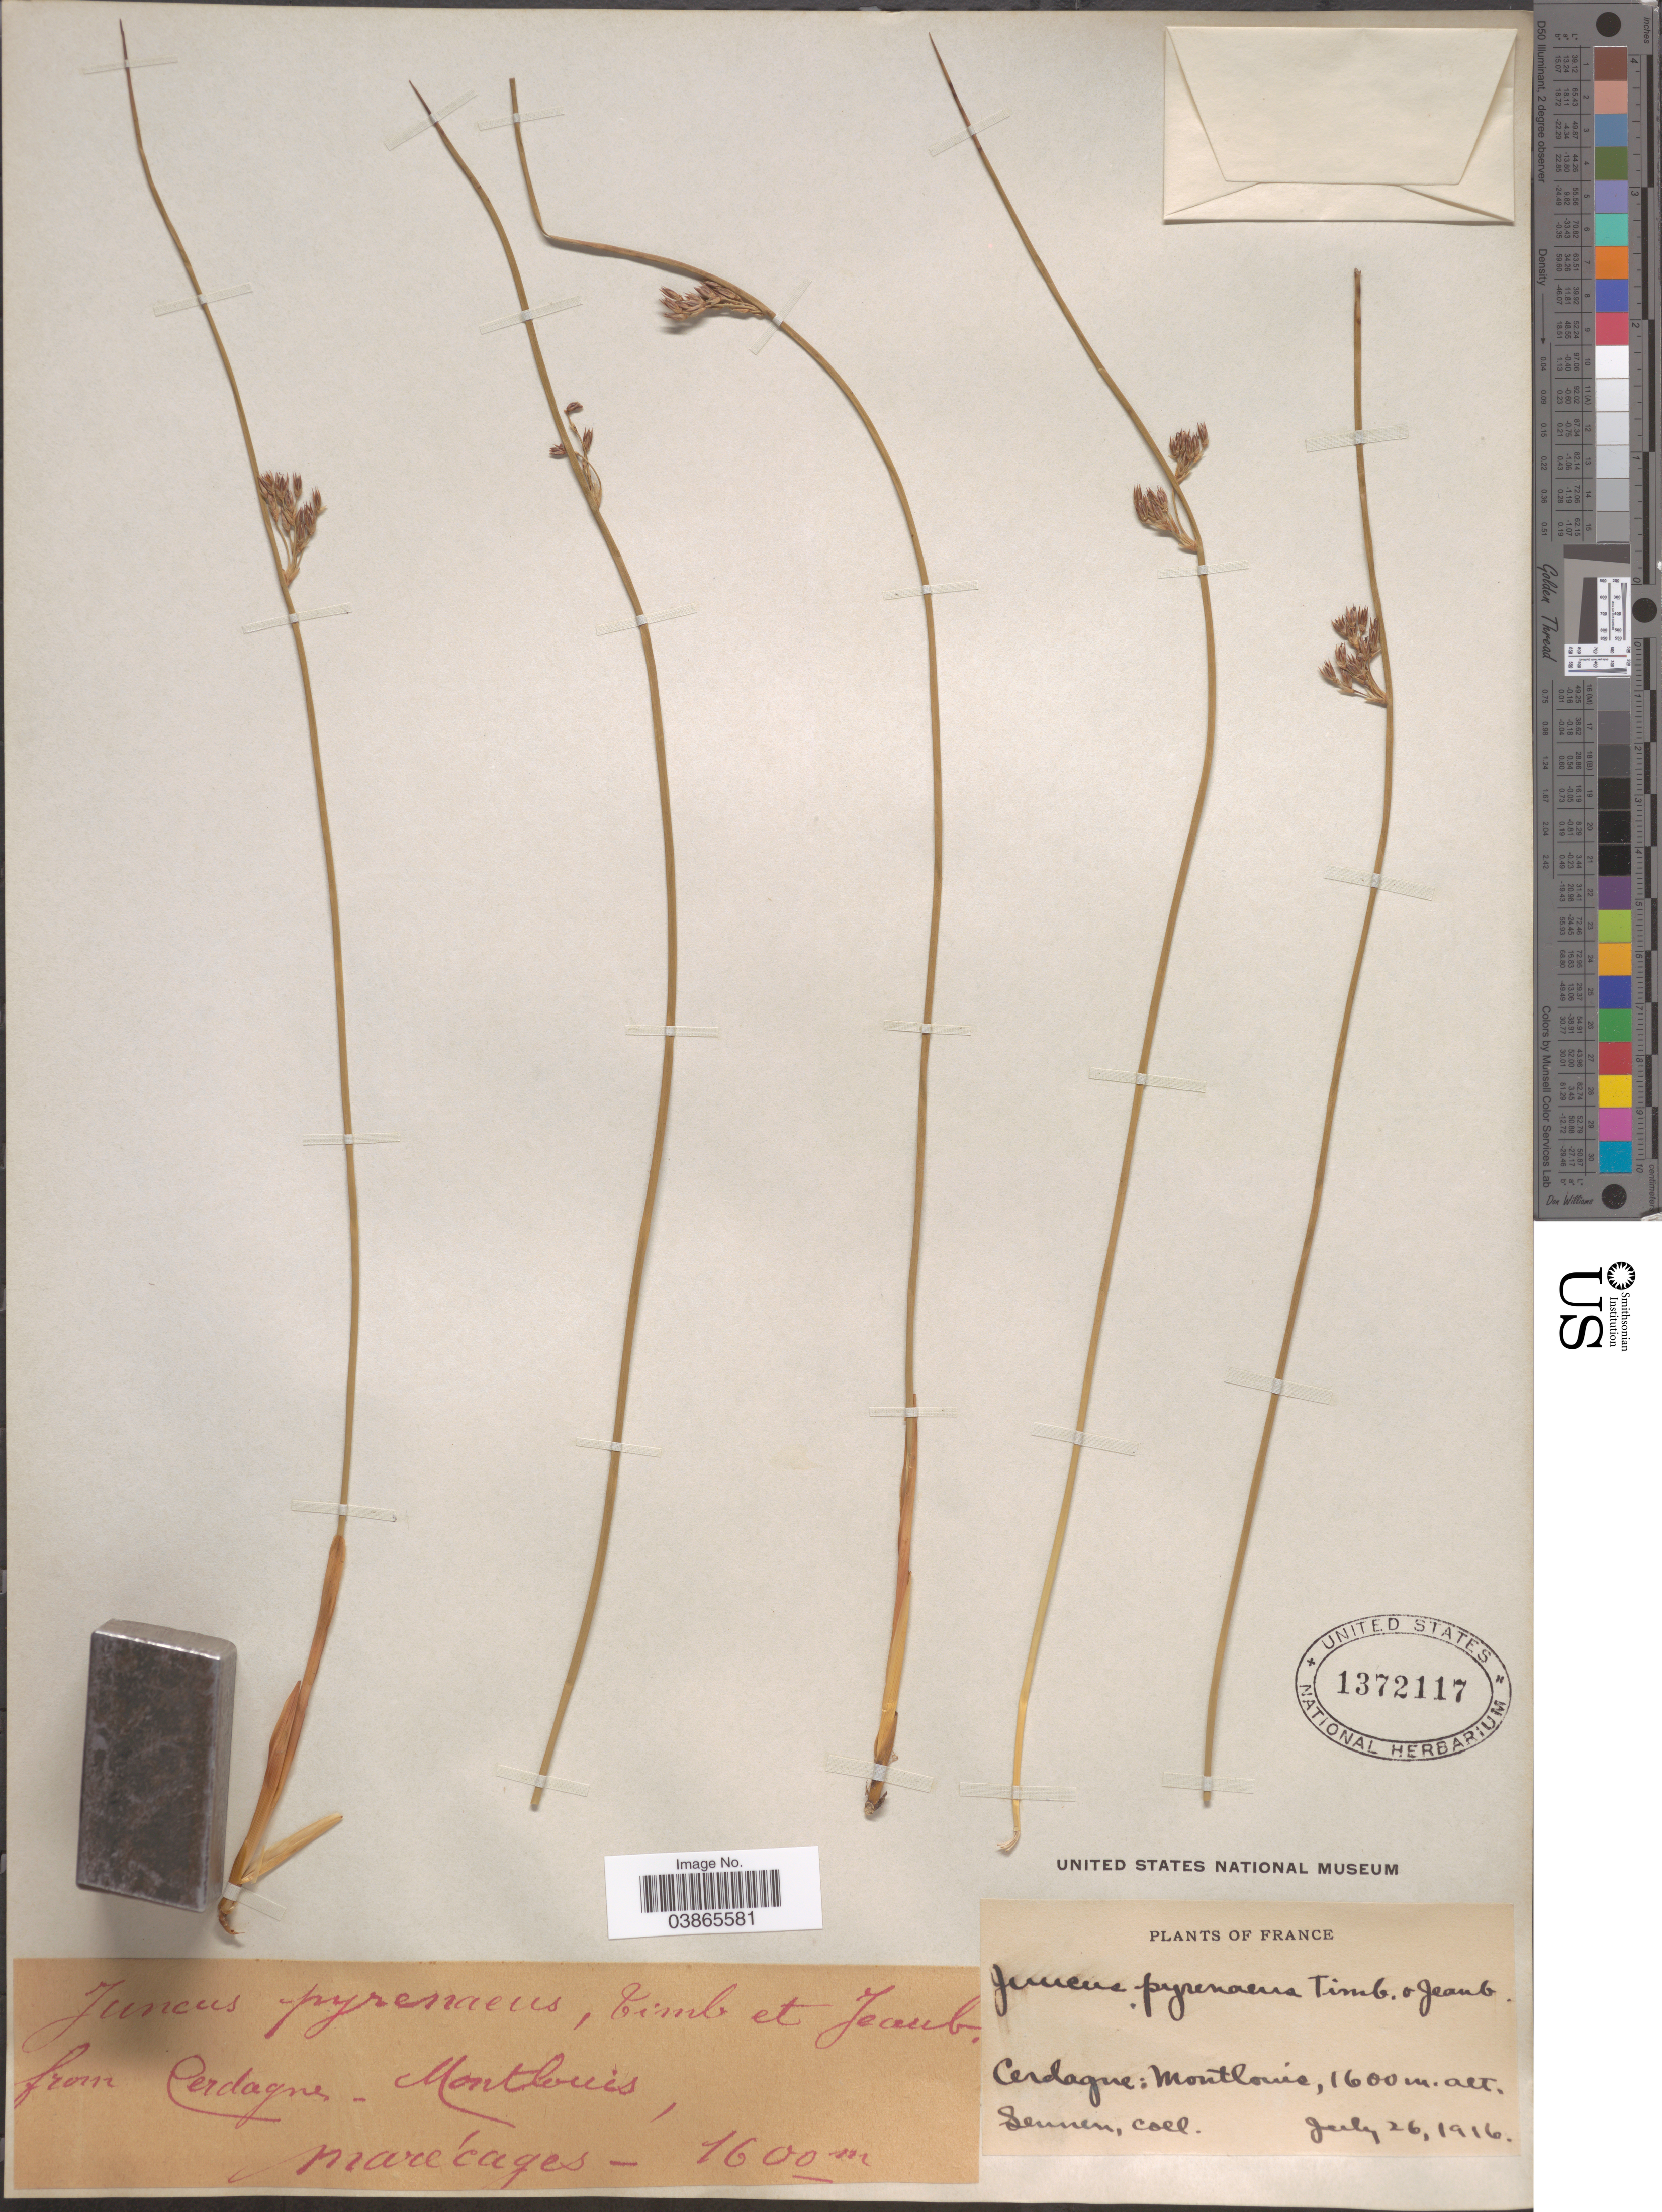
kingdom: Plantae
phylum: Tracheophyta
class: Liliopsida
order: Poales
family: Juncaceae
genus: Juncus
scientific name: Juncus pygmaeus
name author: Rich. ex Thuill.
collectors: E. Sennen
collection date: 1916-07-26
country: France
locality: Cerdagne: Montlouis.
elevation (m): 1600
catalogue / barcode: US 1372117